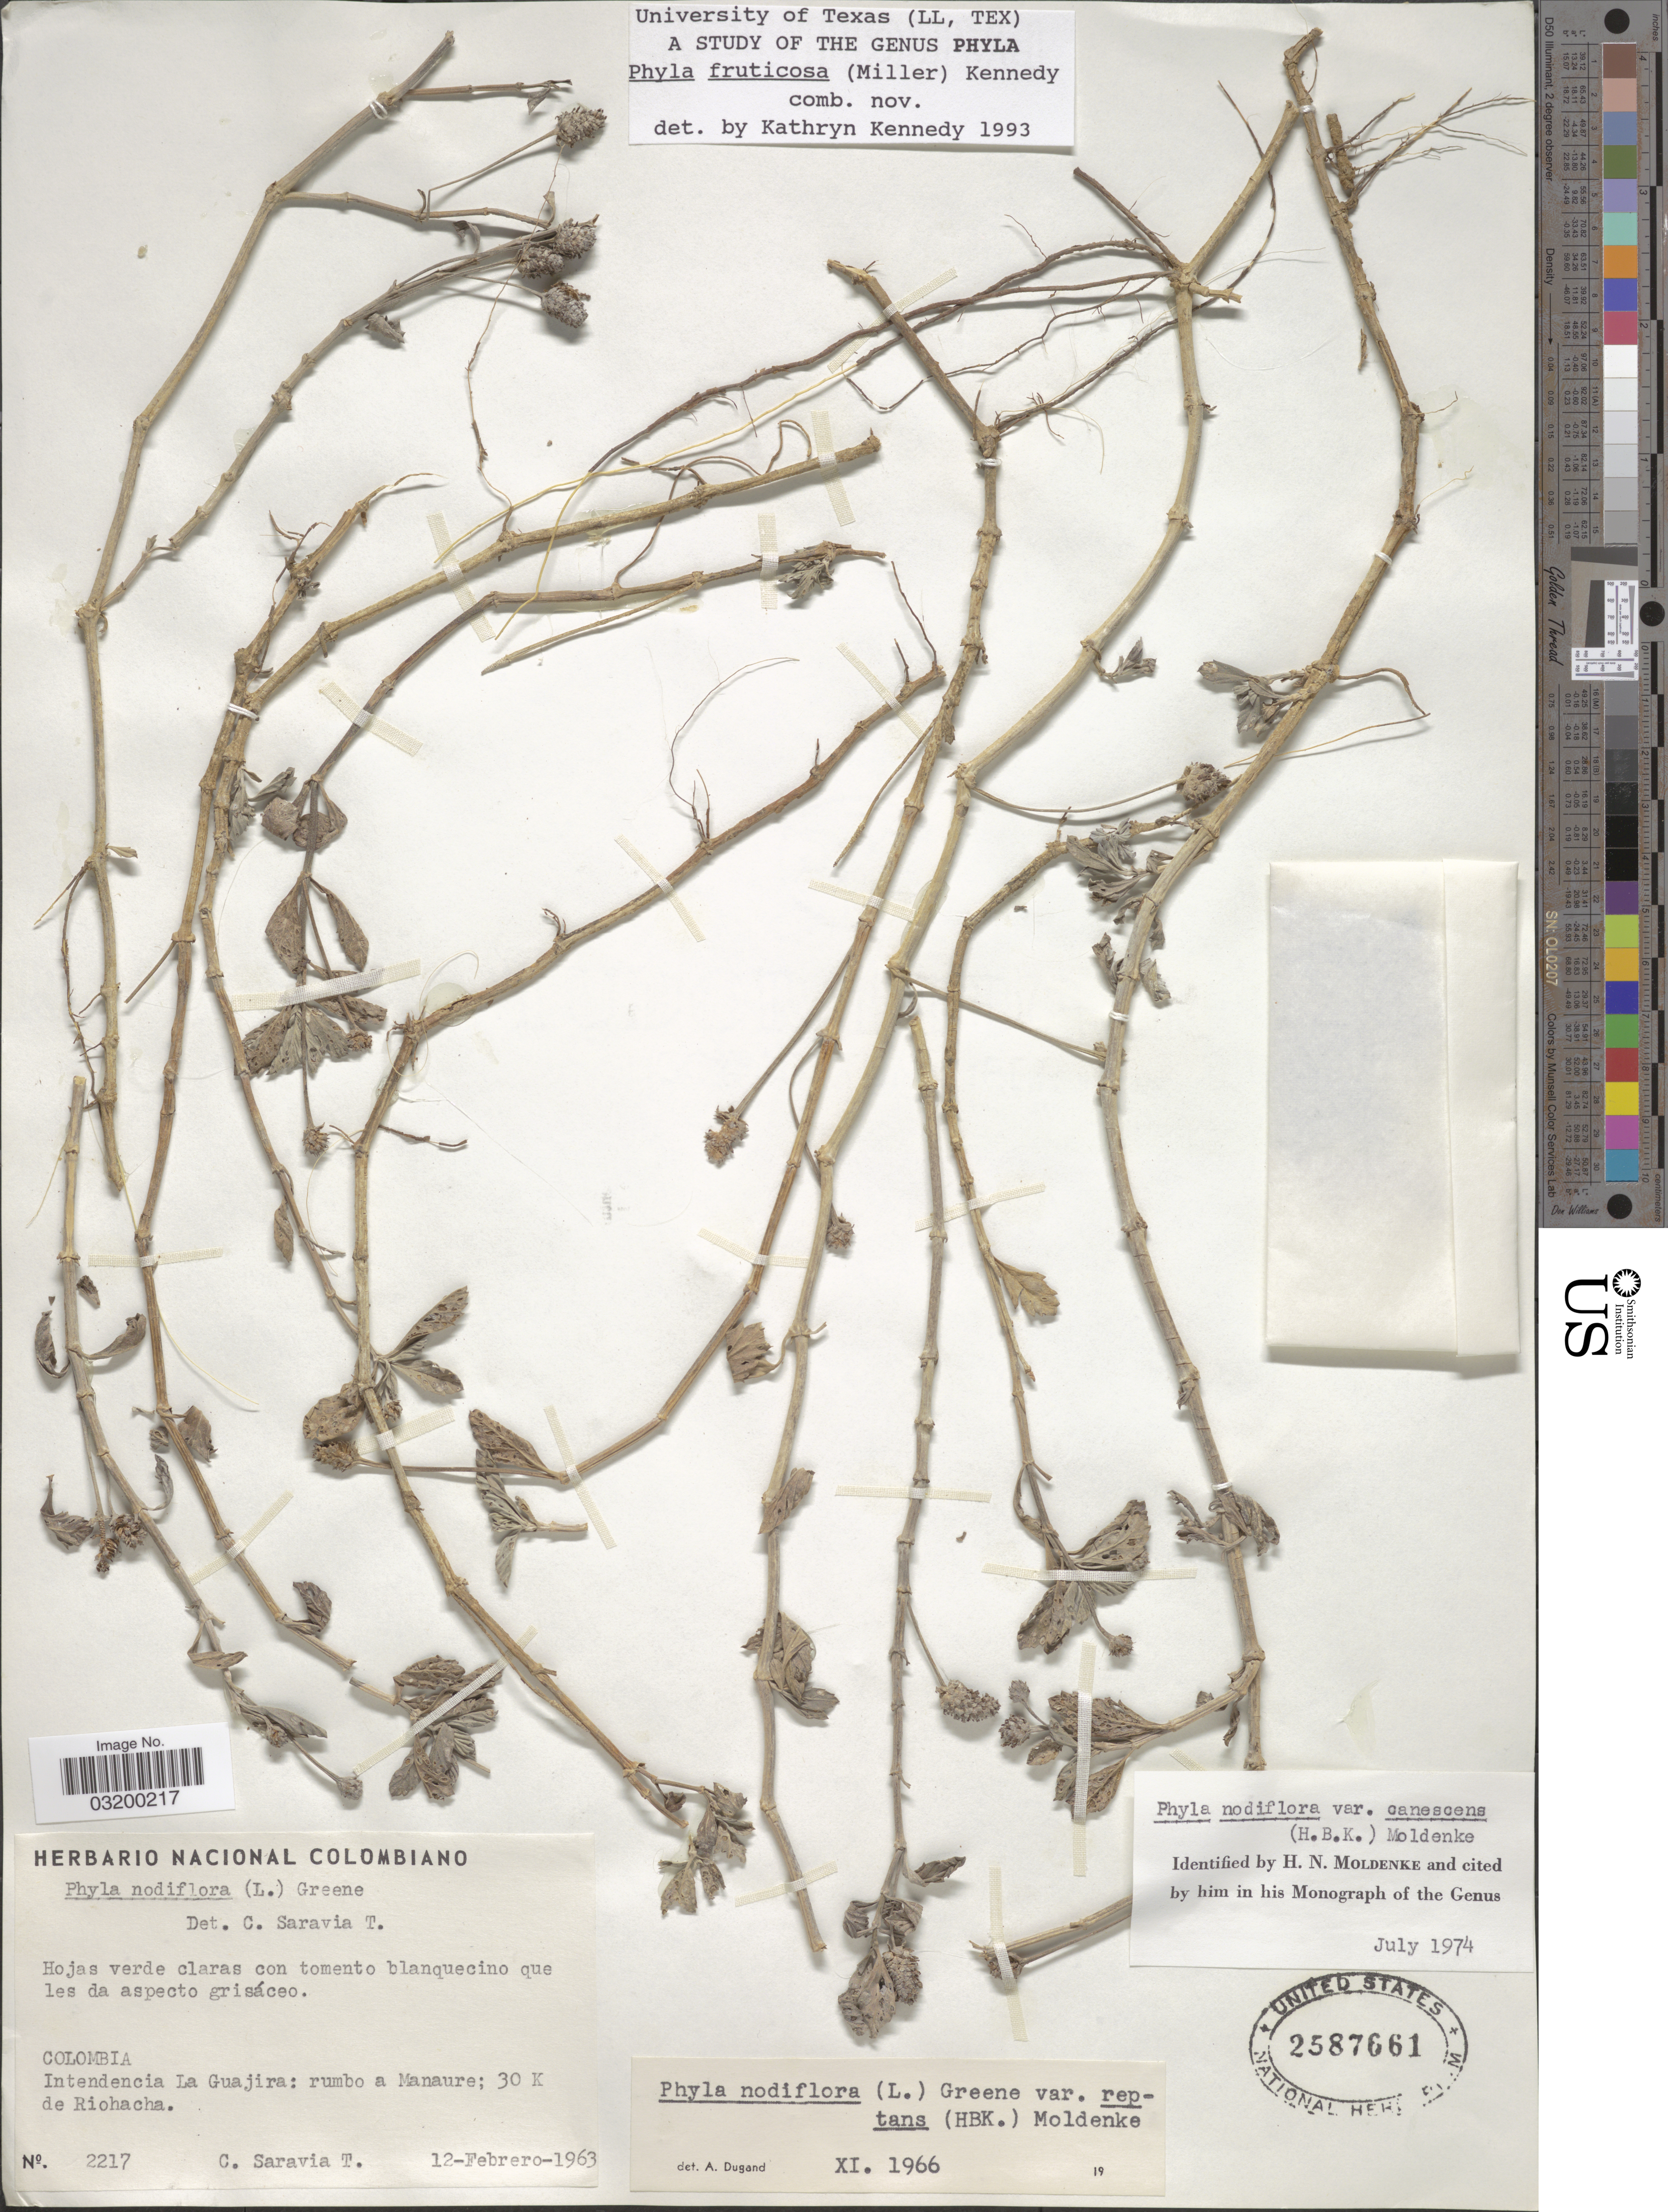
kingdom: Plantae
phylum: Tracheophyta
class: Magnoliopsida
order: Lamiales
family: Verbenaceae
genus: Phyla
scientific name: Phyla fruticosa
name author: (Mill.) K. Kenn. ex Wunderlin & B.F. Hansen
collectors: C. Saravia T.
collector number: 2217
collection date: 1963-02-12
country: Colombia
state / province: La Guajira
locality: Intendencia La Guajira: rumbo a Manaure; 30 K de Riohacha.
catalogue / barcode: US 2587661